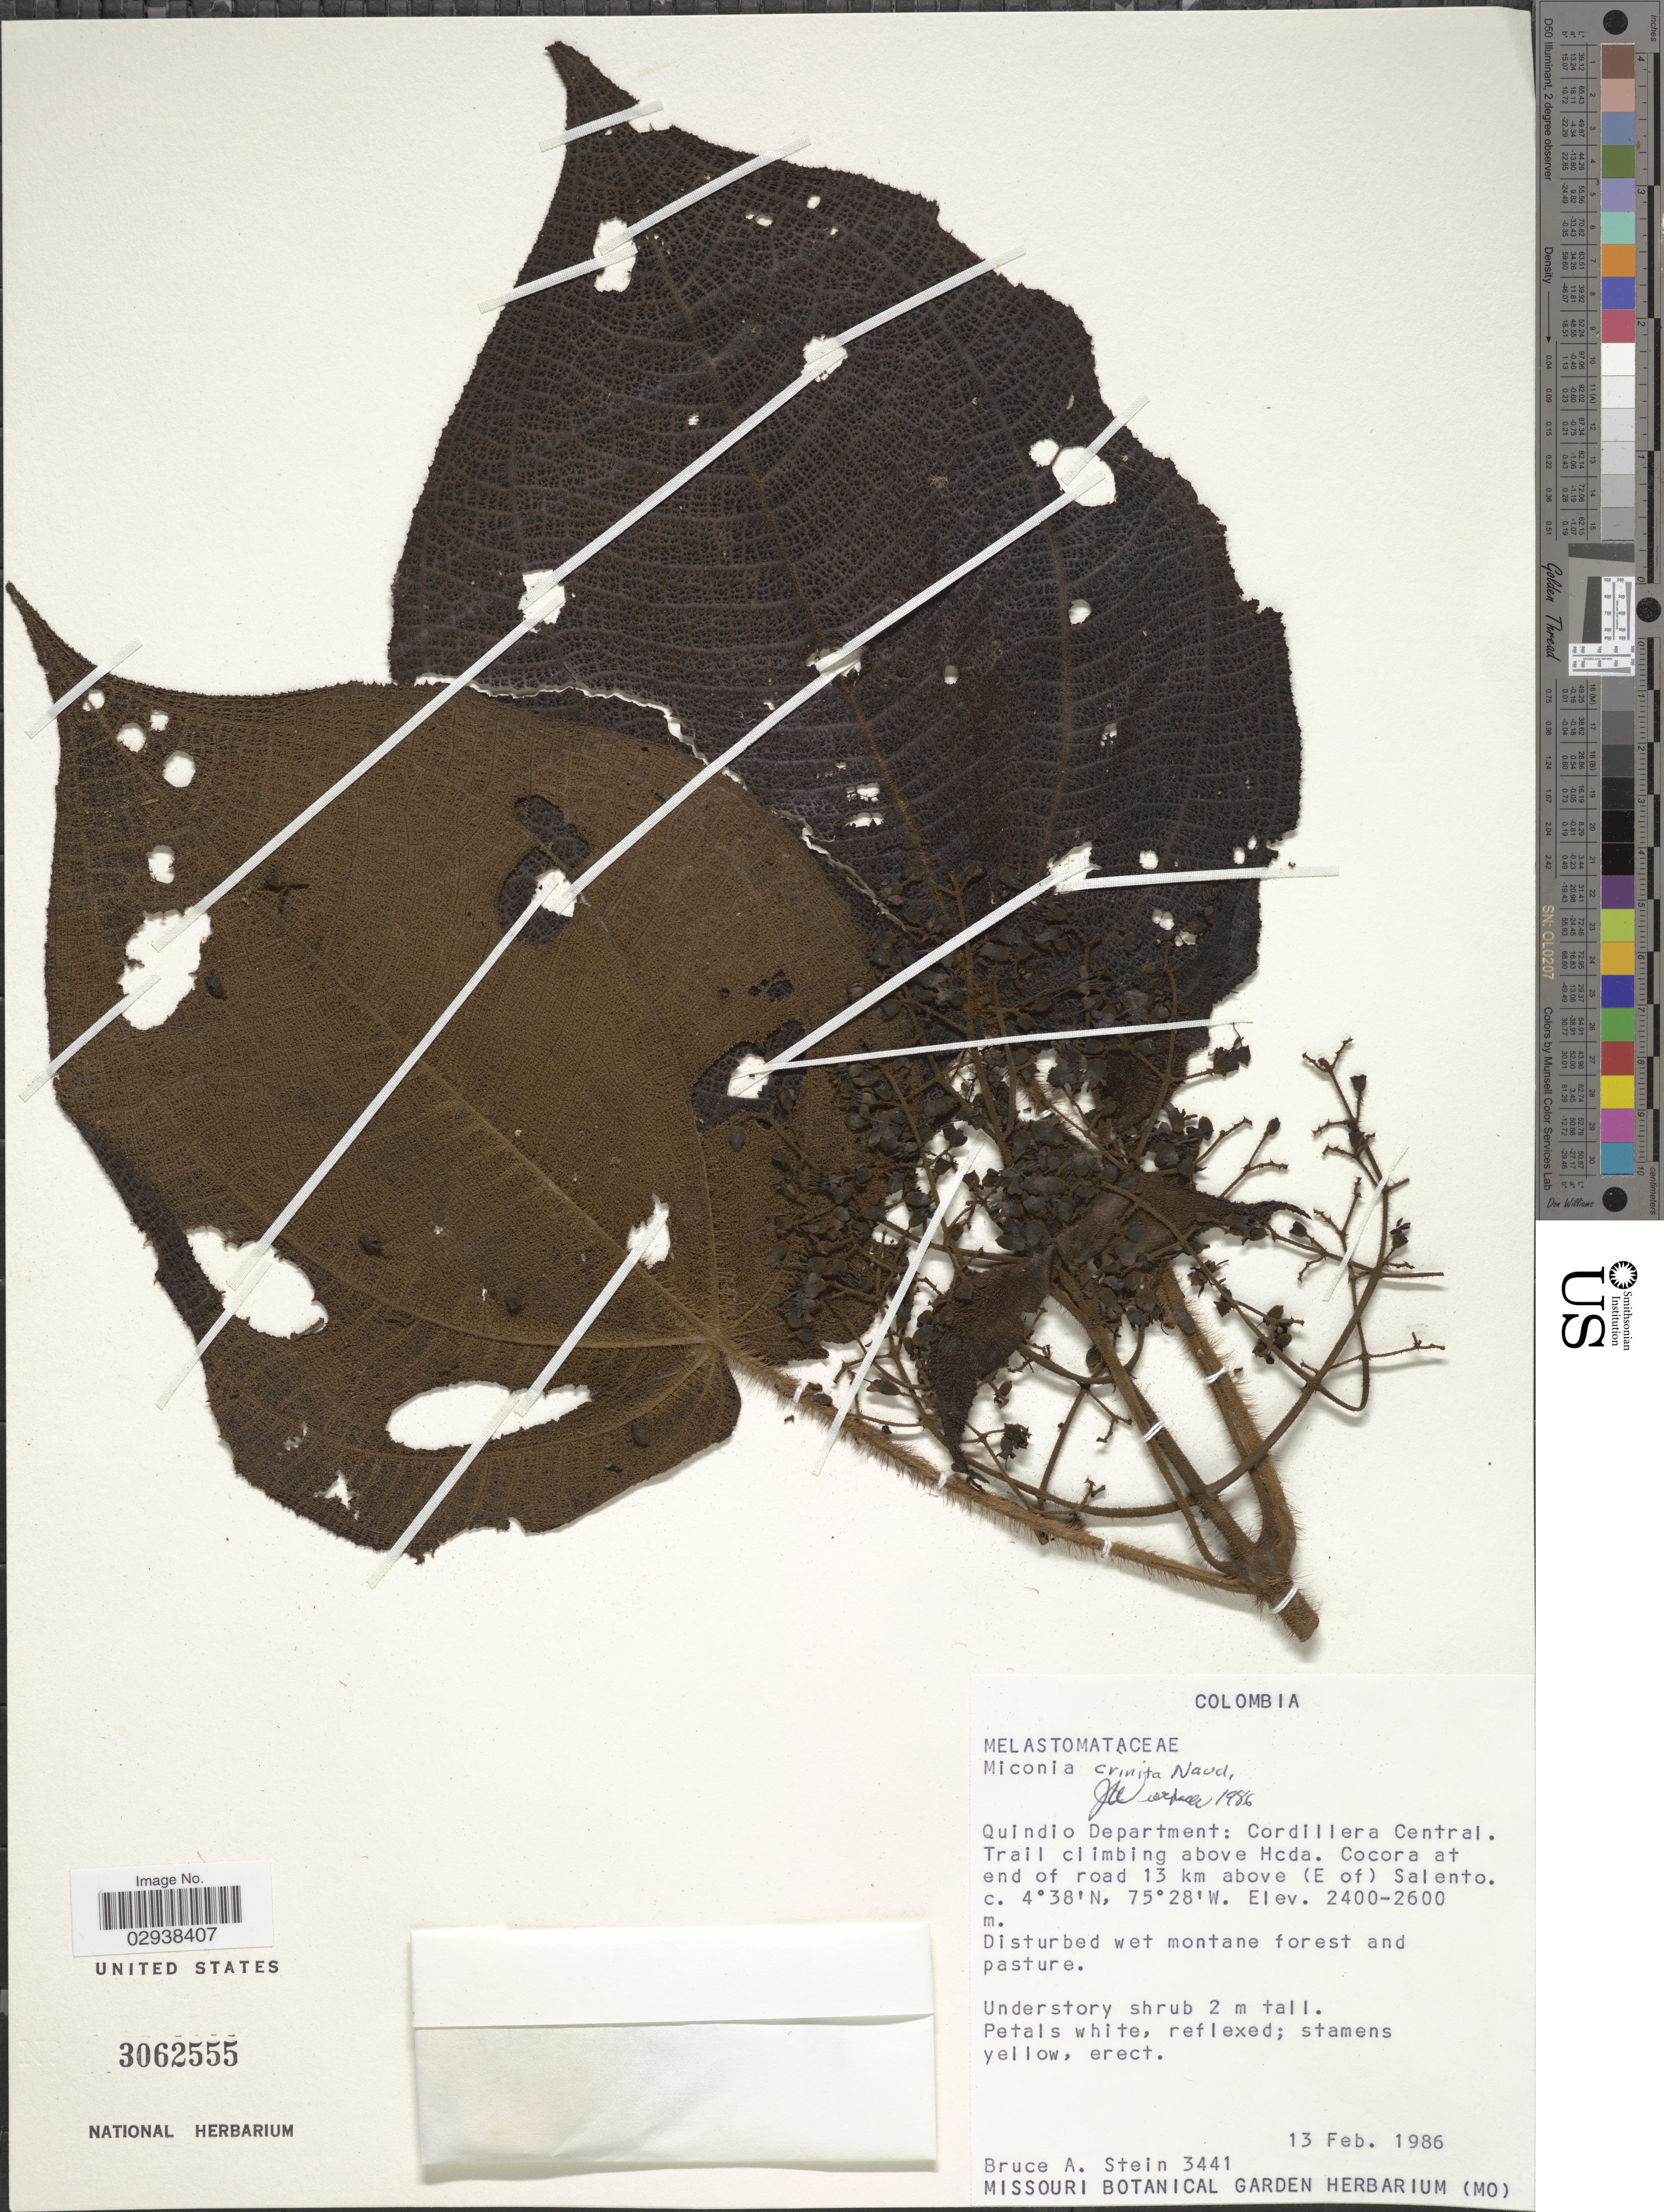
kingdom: Plantae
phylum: Tracheophyta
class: Magnoliopsida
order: Myrtales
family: Melastomataceae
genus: Miconia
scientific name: Miconia crinita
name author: Naudin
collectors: B. A. Stein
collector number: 3441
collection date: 1986-02-13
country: Colombia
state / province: Quindío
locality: Quindio Department: Cordillera Central, Trail climbing above Hcda, Cocora at end of road 13 km above (E of) Salento.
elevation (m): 2400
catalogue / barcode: US 3062555